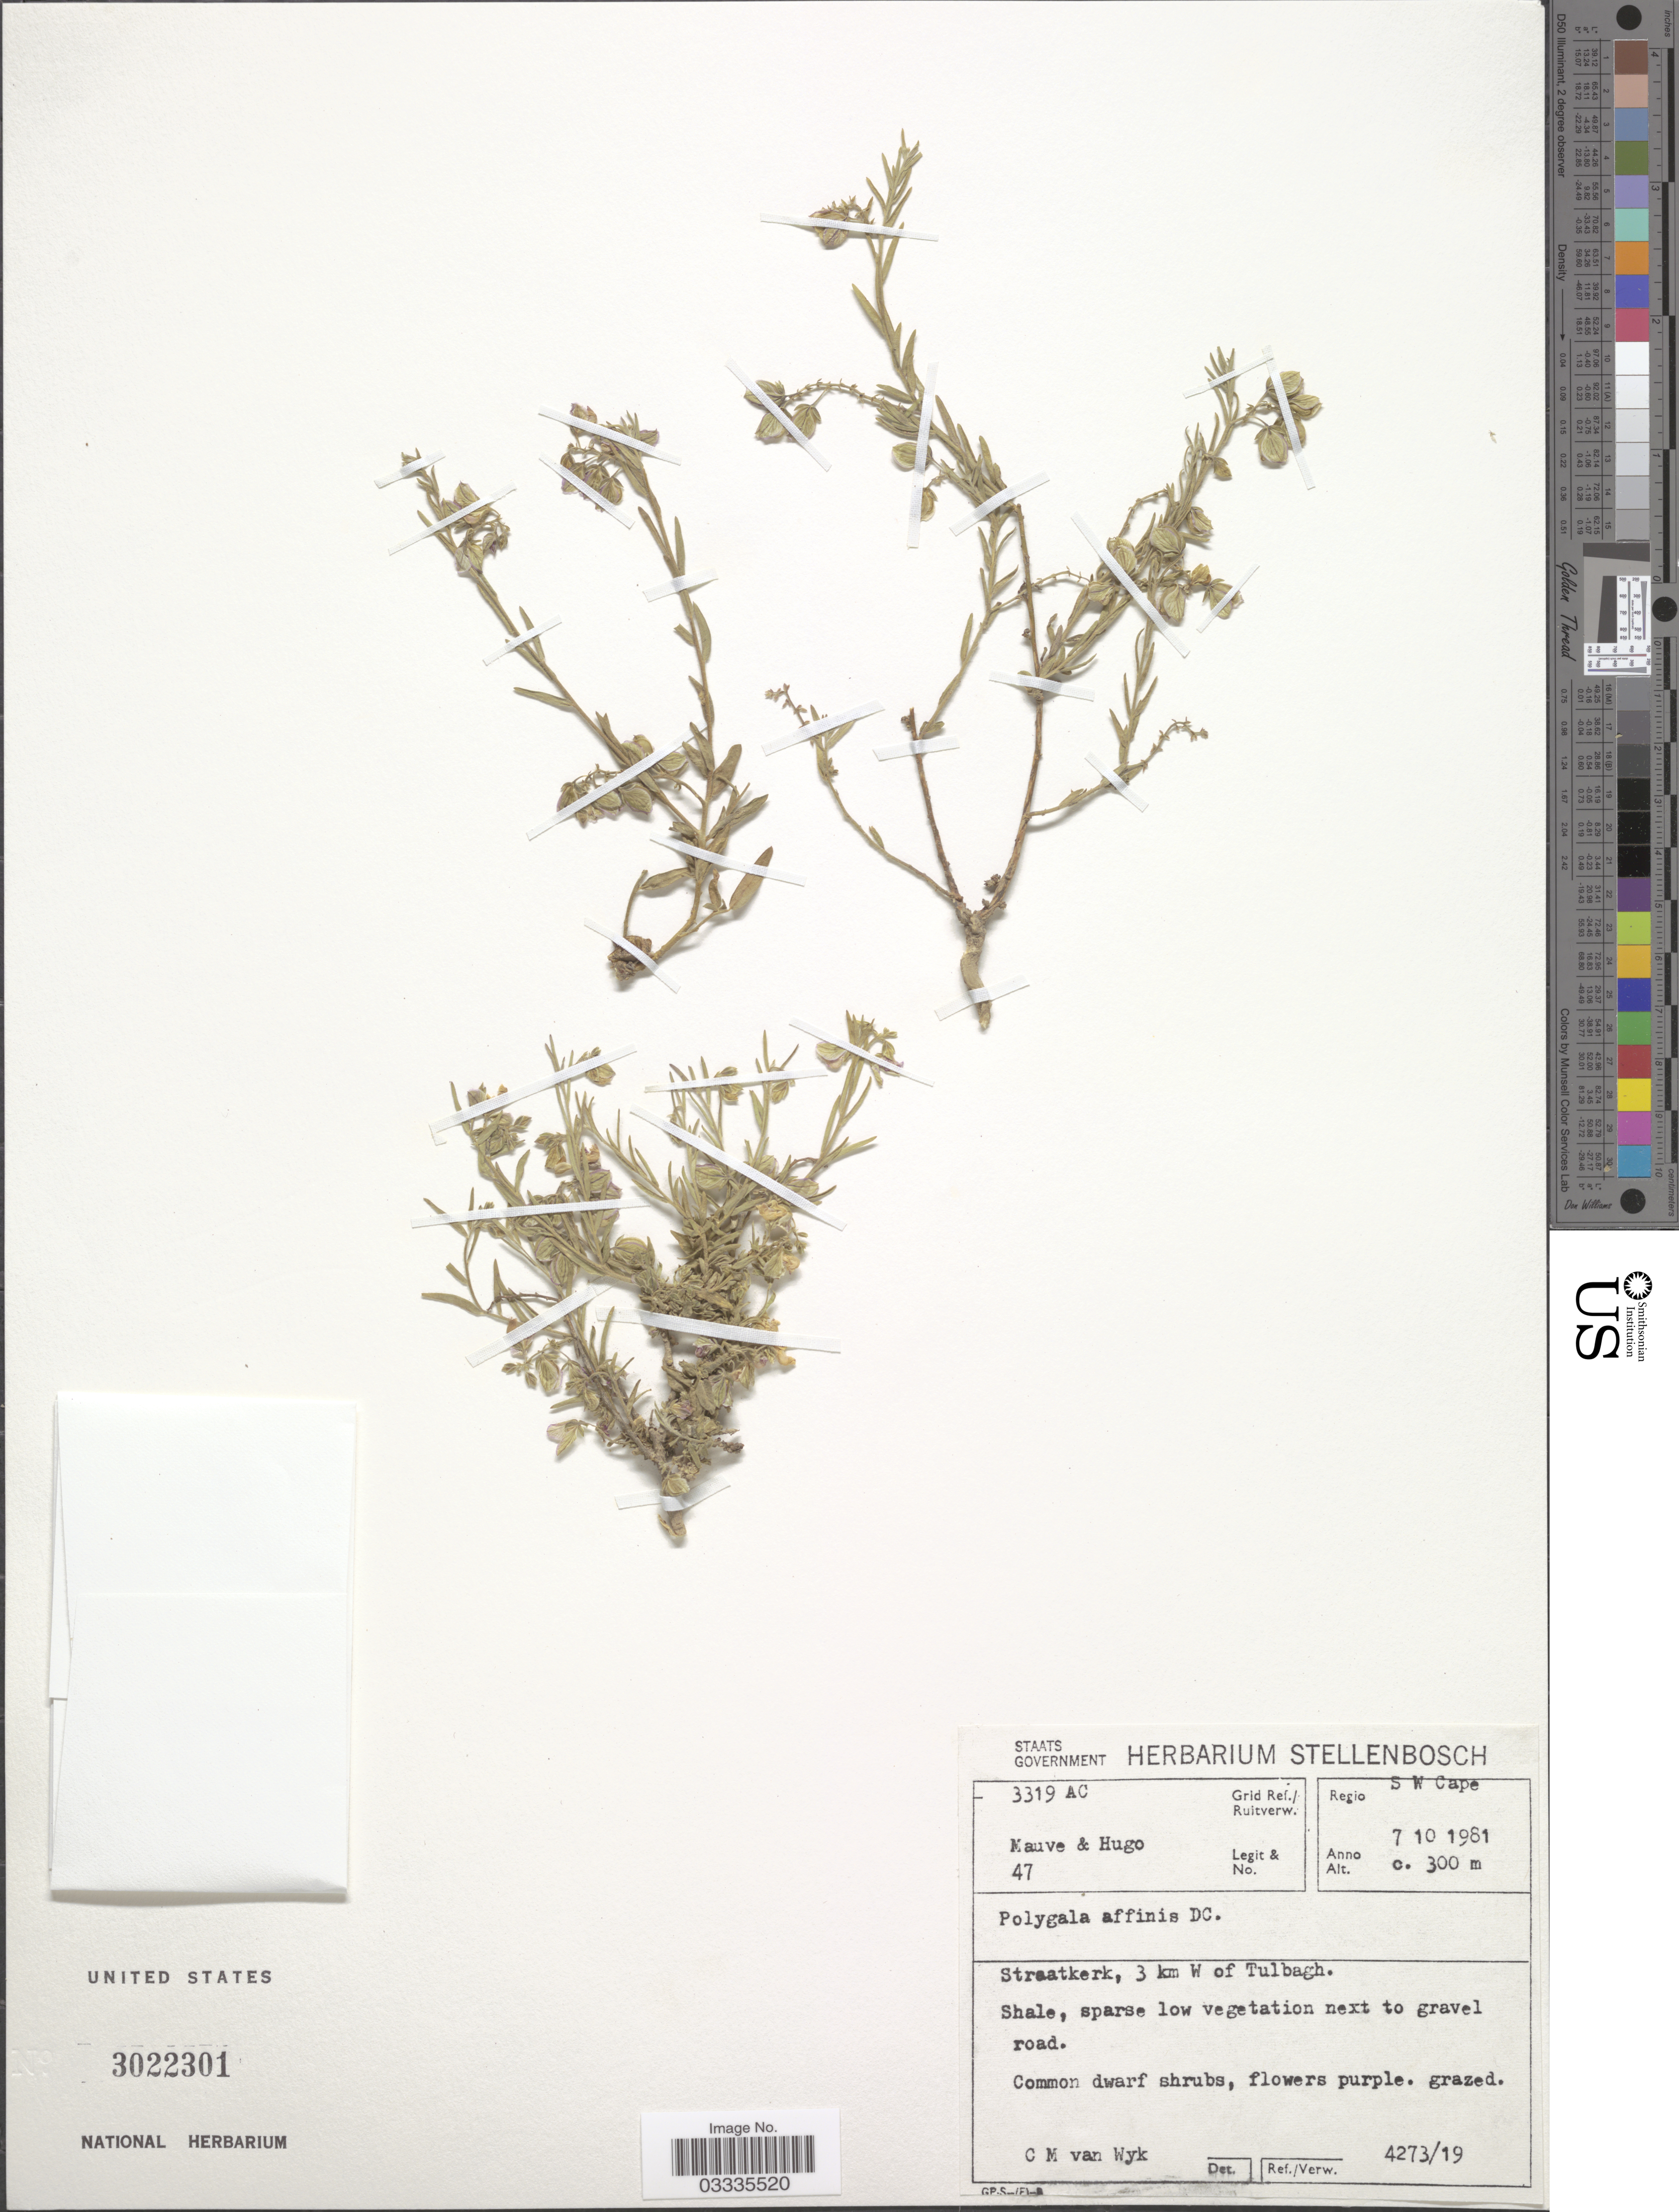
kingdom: Plantae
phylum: Tracheophyta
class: Magnoliopsida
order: Fabales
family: Polygalaceae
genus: Polygala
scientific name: Polygala affinis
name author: DC.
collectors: Mauve & Hugo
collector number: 47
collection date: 1981-10-07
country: South Africa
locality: Regio S W Cape. Grid. Ref./ Ruitverw. 3319 AC. Straatkerk, 3 km W of Tulbagh.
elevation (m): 300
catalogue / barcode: US 3022301